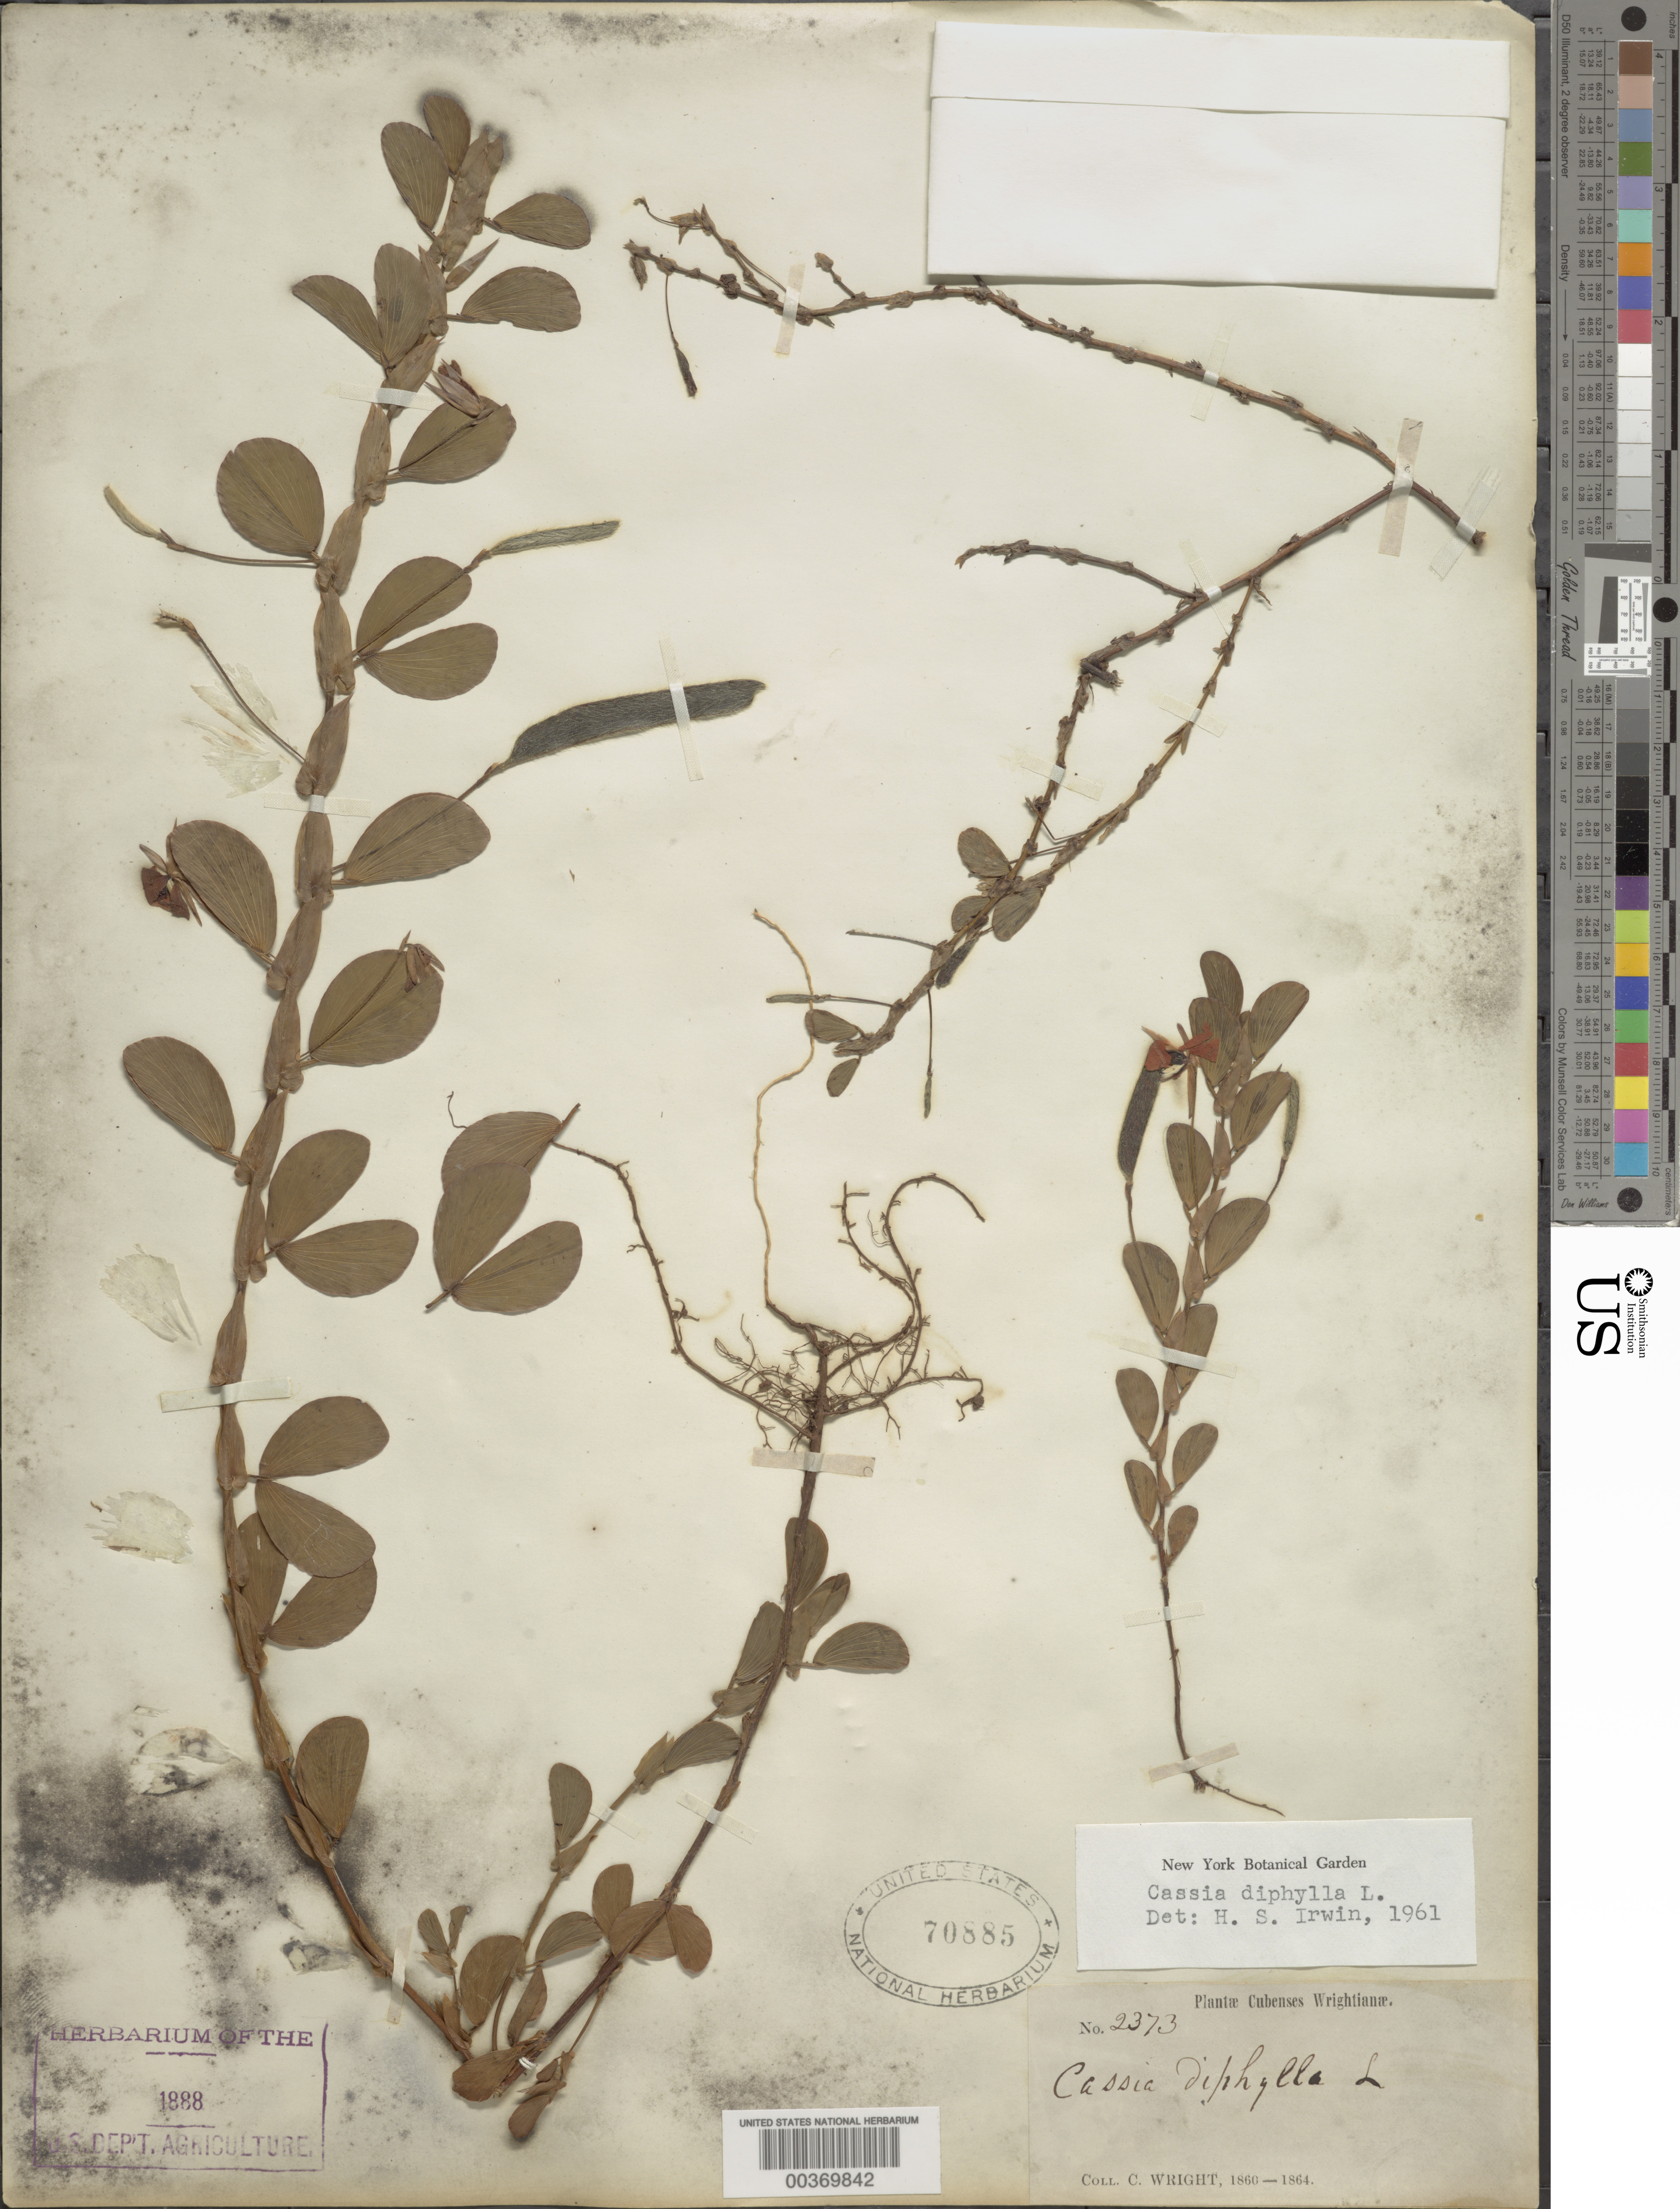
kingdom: Plantae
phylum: Tracheophyta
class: Magnoliopsida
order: Fabales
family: Fabaceae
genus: Chamaecrista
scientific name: Chamaecrista diphylla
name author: (L.) Greene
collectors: C. Wright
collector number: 2373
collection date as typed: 1860 to -- -- 1864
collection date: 1860/1864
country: Cuba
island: Greater Antilles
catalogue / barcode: US 70885